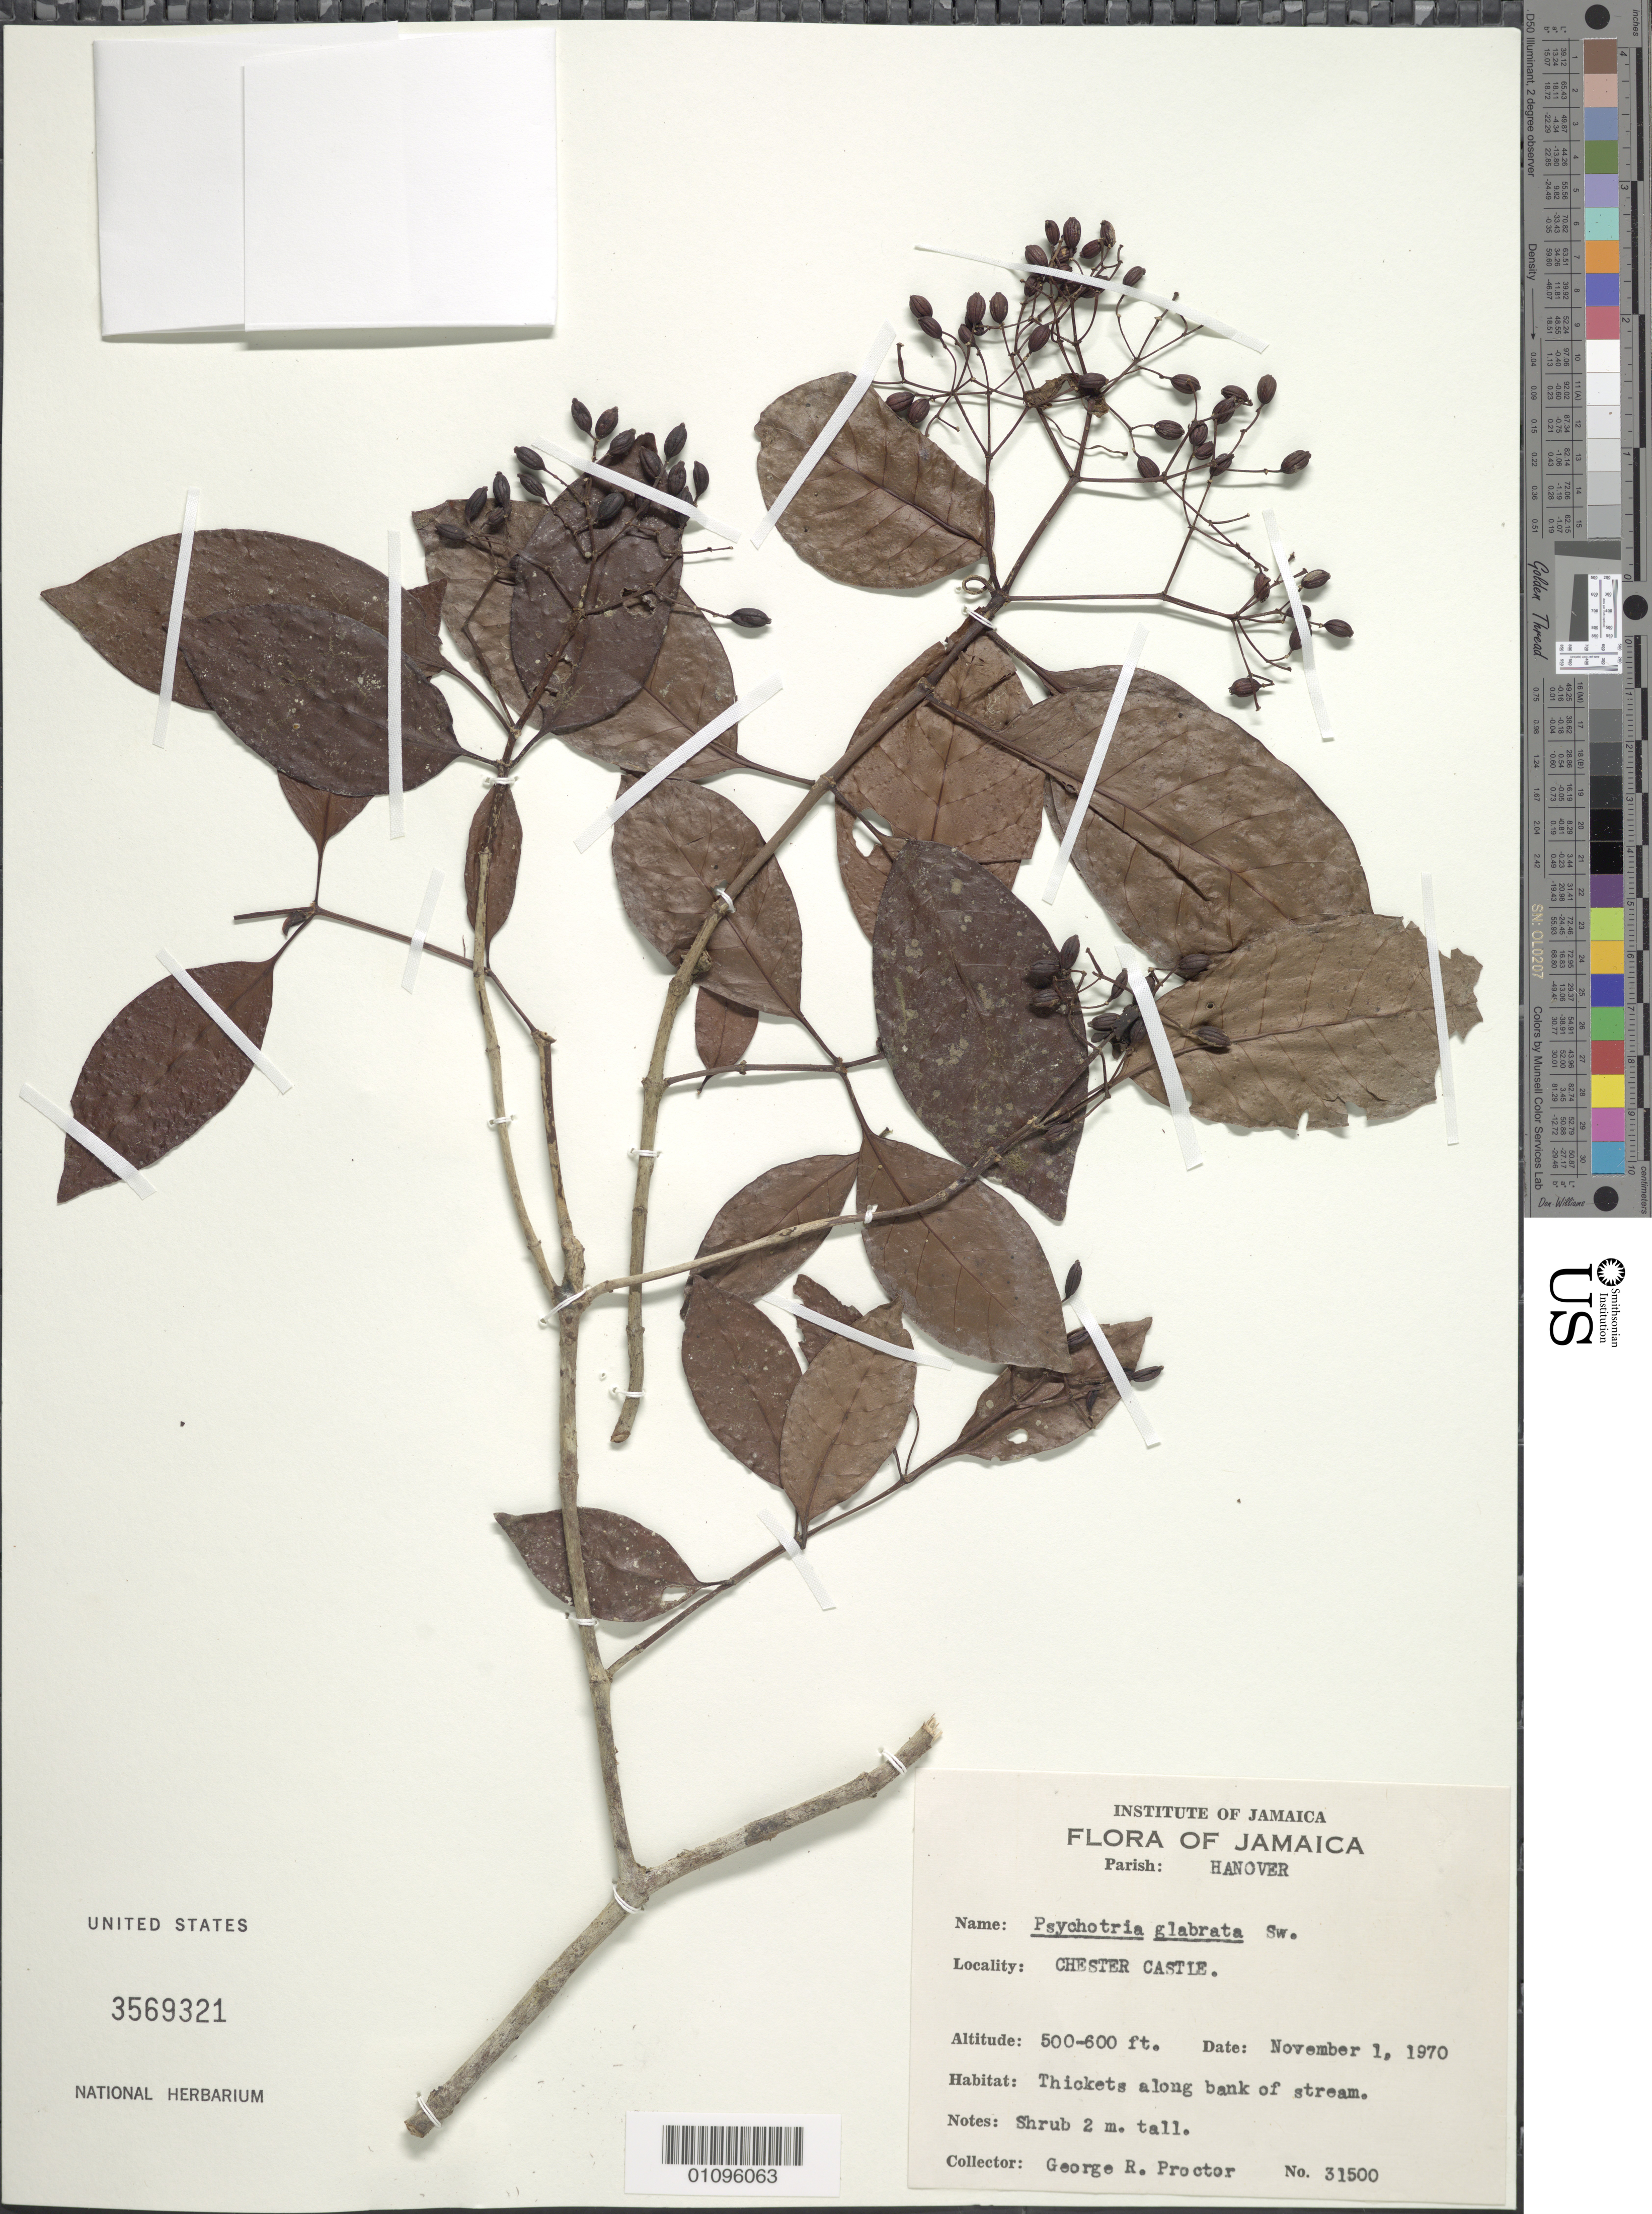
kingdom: Plantae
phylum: Tracheophyta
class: Magnoliopsida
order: Gentianales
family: Rubiaceae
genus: Psychotria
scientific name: Psychotria glabrata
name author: Sw.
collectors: G. R. Proctor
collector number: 31500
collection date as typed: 01 Nov 1970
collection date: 1970-11-01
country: Jamaica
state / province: Hanover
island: Jamaica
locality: Chester Castle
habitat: Thickets along bank of stream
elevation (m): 152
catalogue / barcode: US 3569321